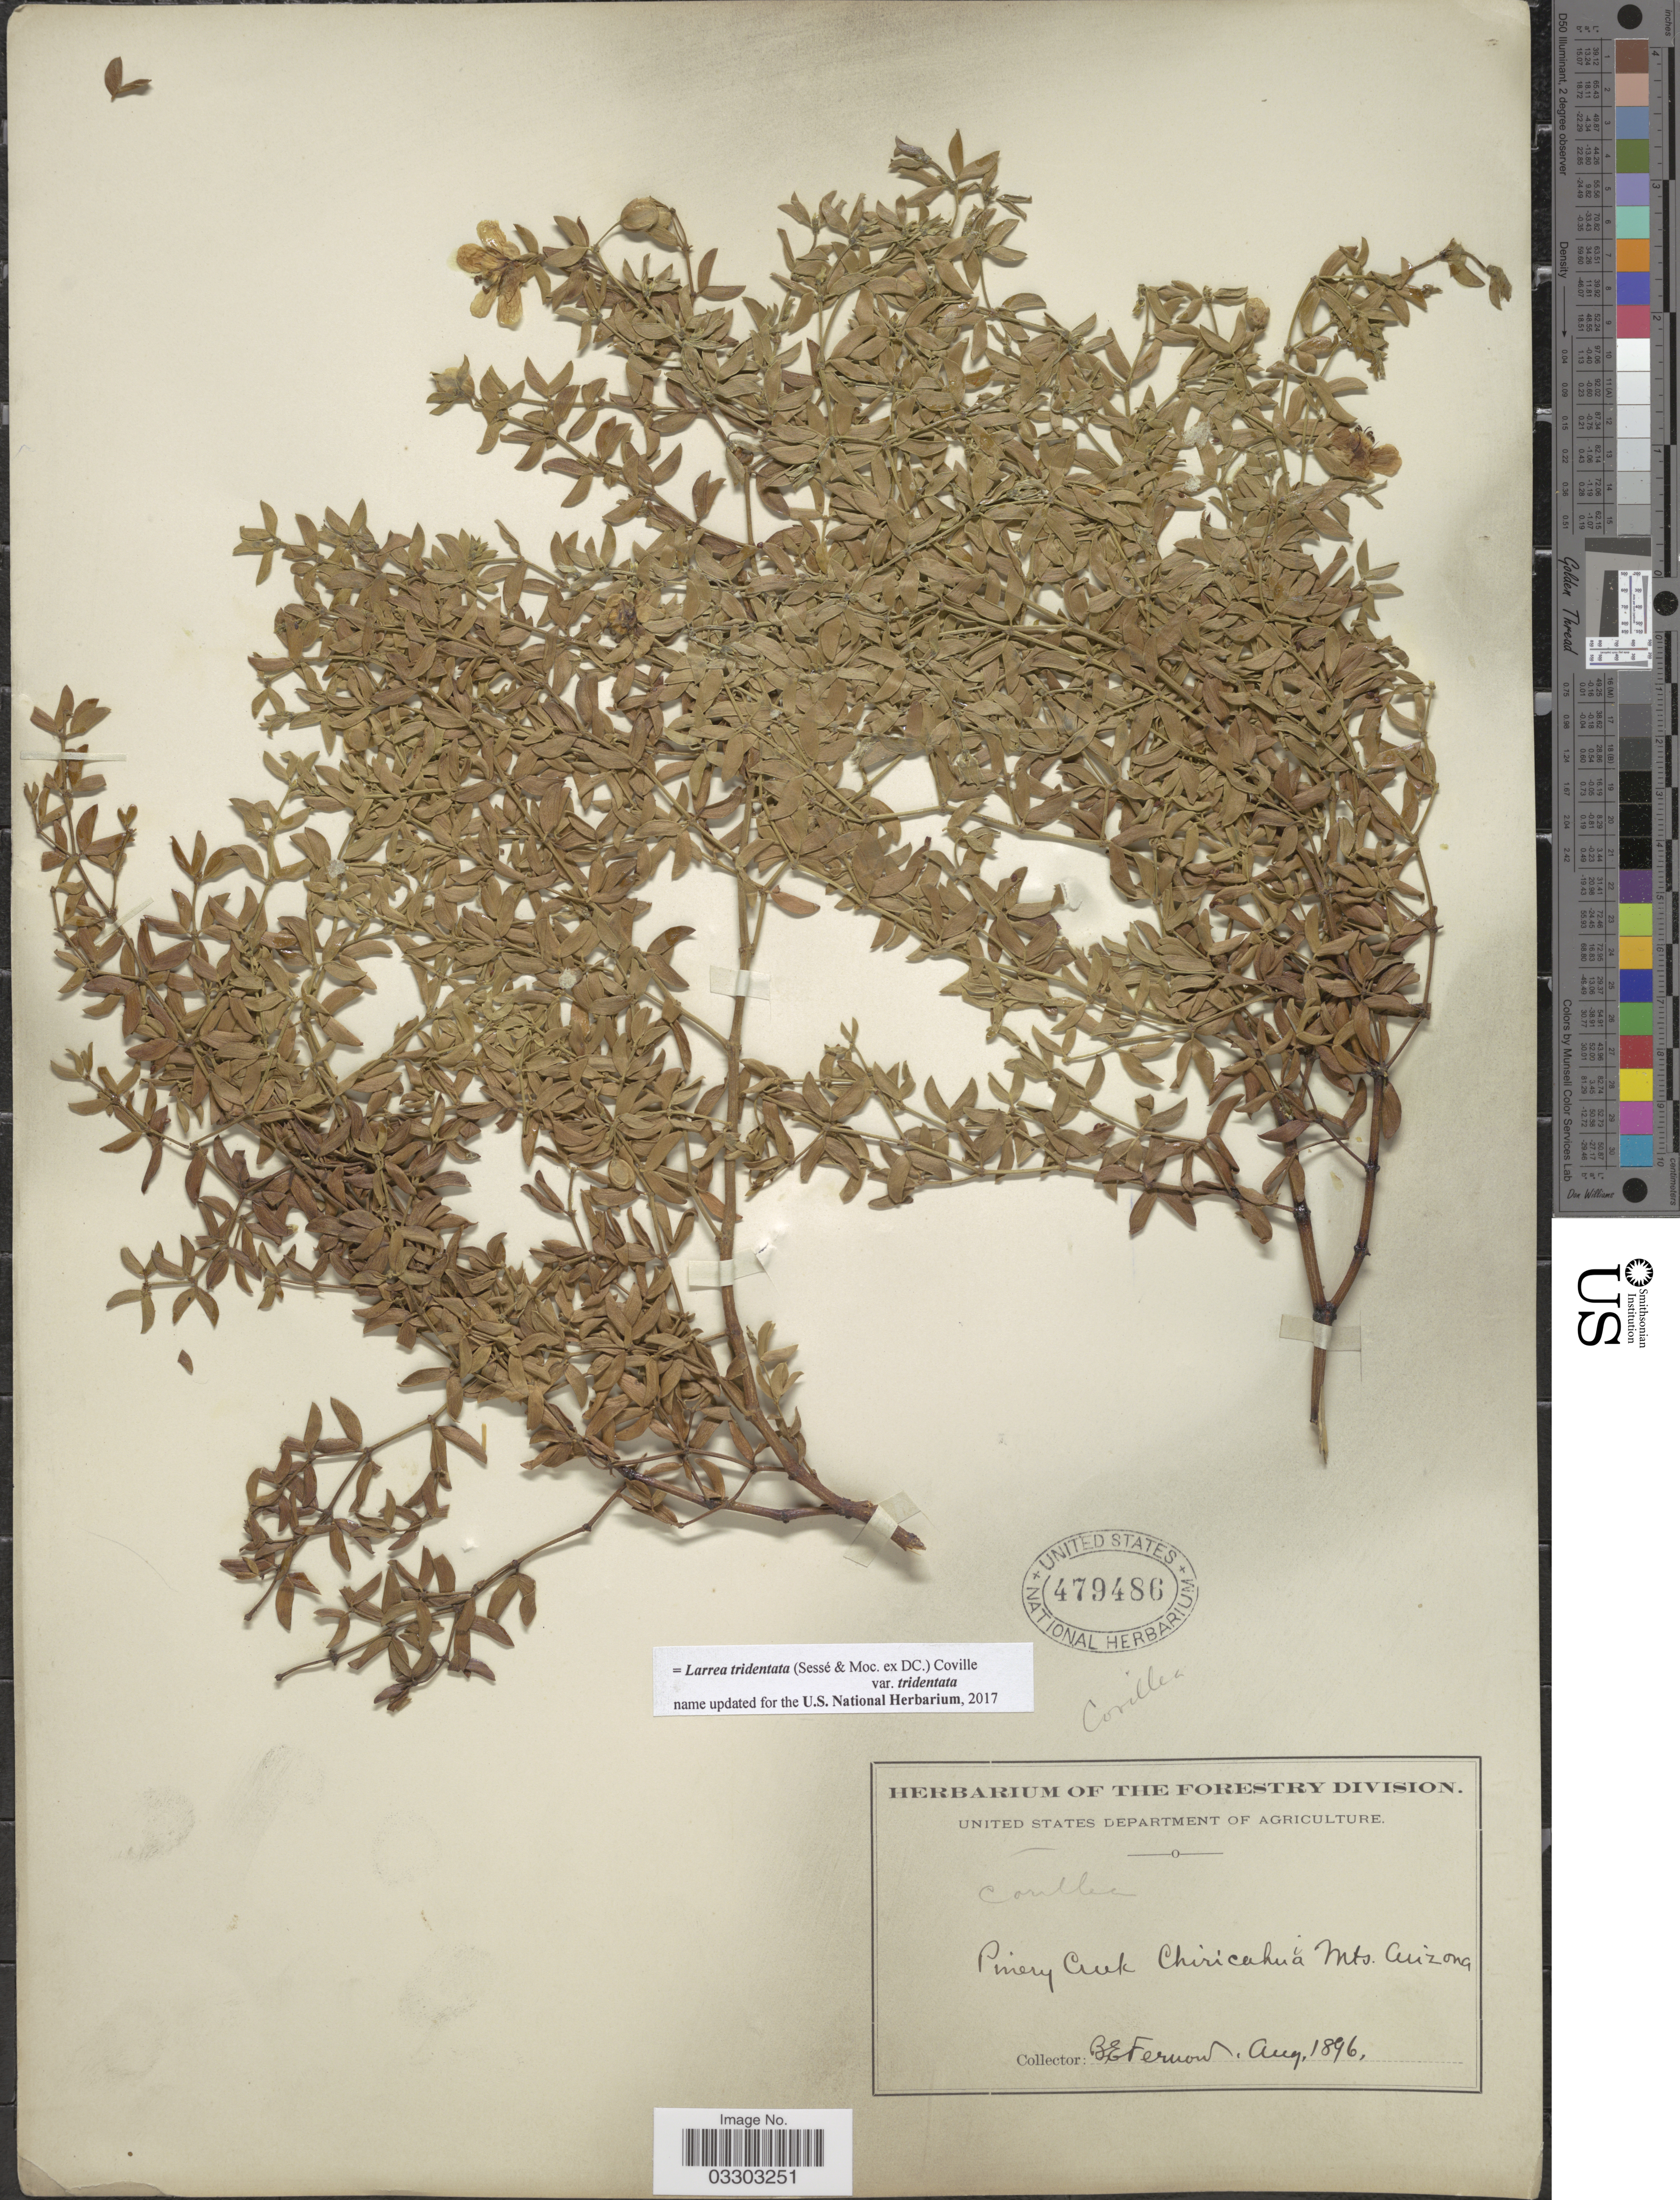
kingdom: Plantae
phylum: Tracheophyta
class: Magnoliopsida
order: Zygophyllales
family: Zygophyllaceae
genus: Larrea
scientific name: Larrea tridentata var. tridentata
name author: (Sessé & Moc. ex DC.) Coville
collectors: B. Fernow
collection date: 1896-08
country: United States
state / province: Arizona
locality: Pinery Creek Chiricahua Mts.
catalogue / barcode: US 479486